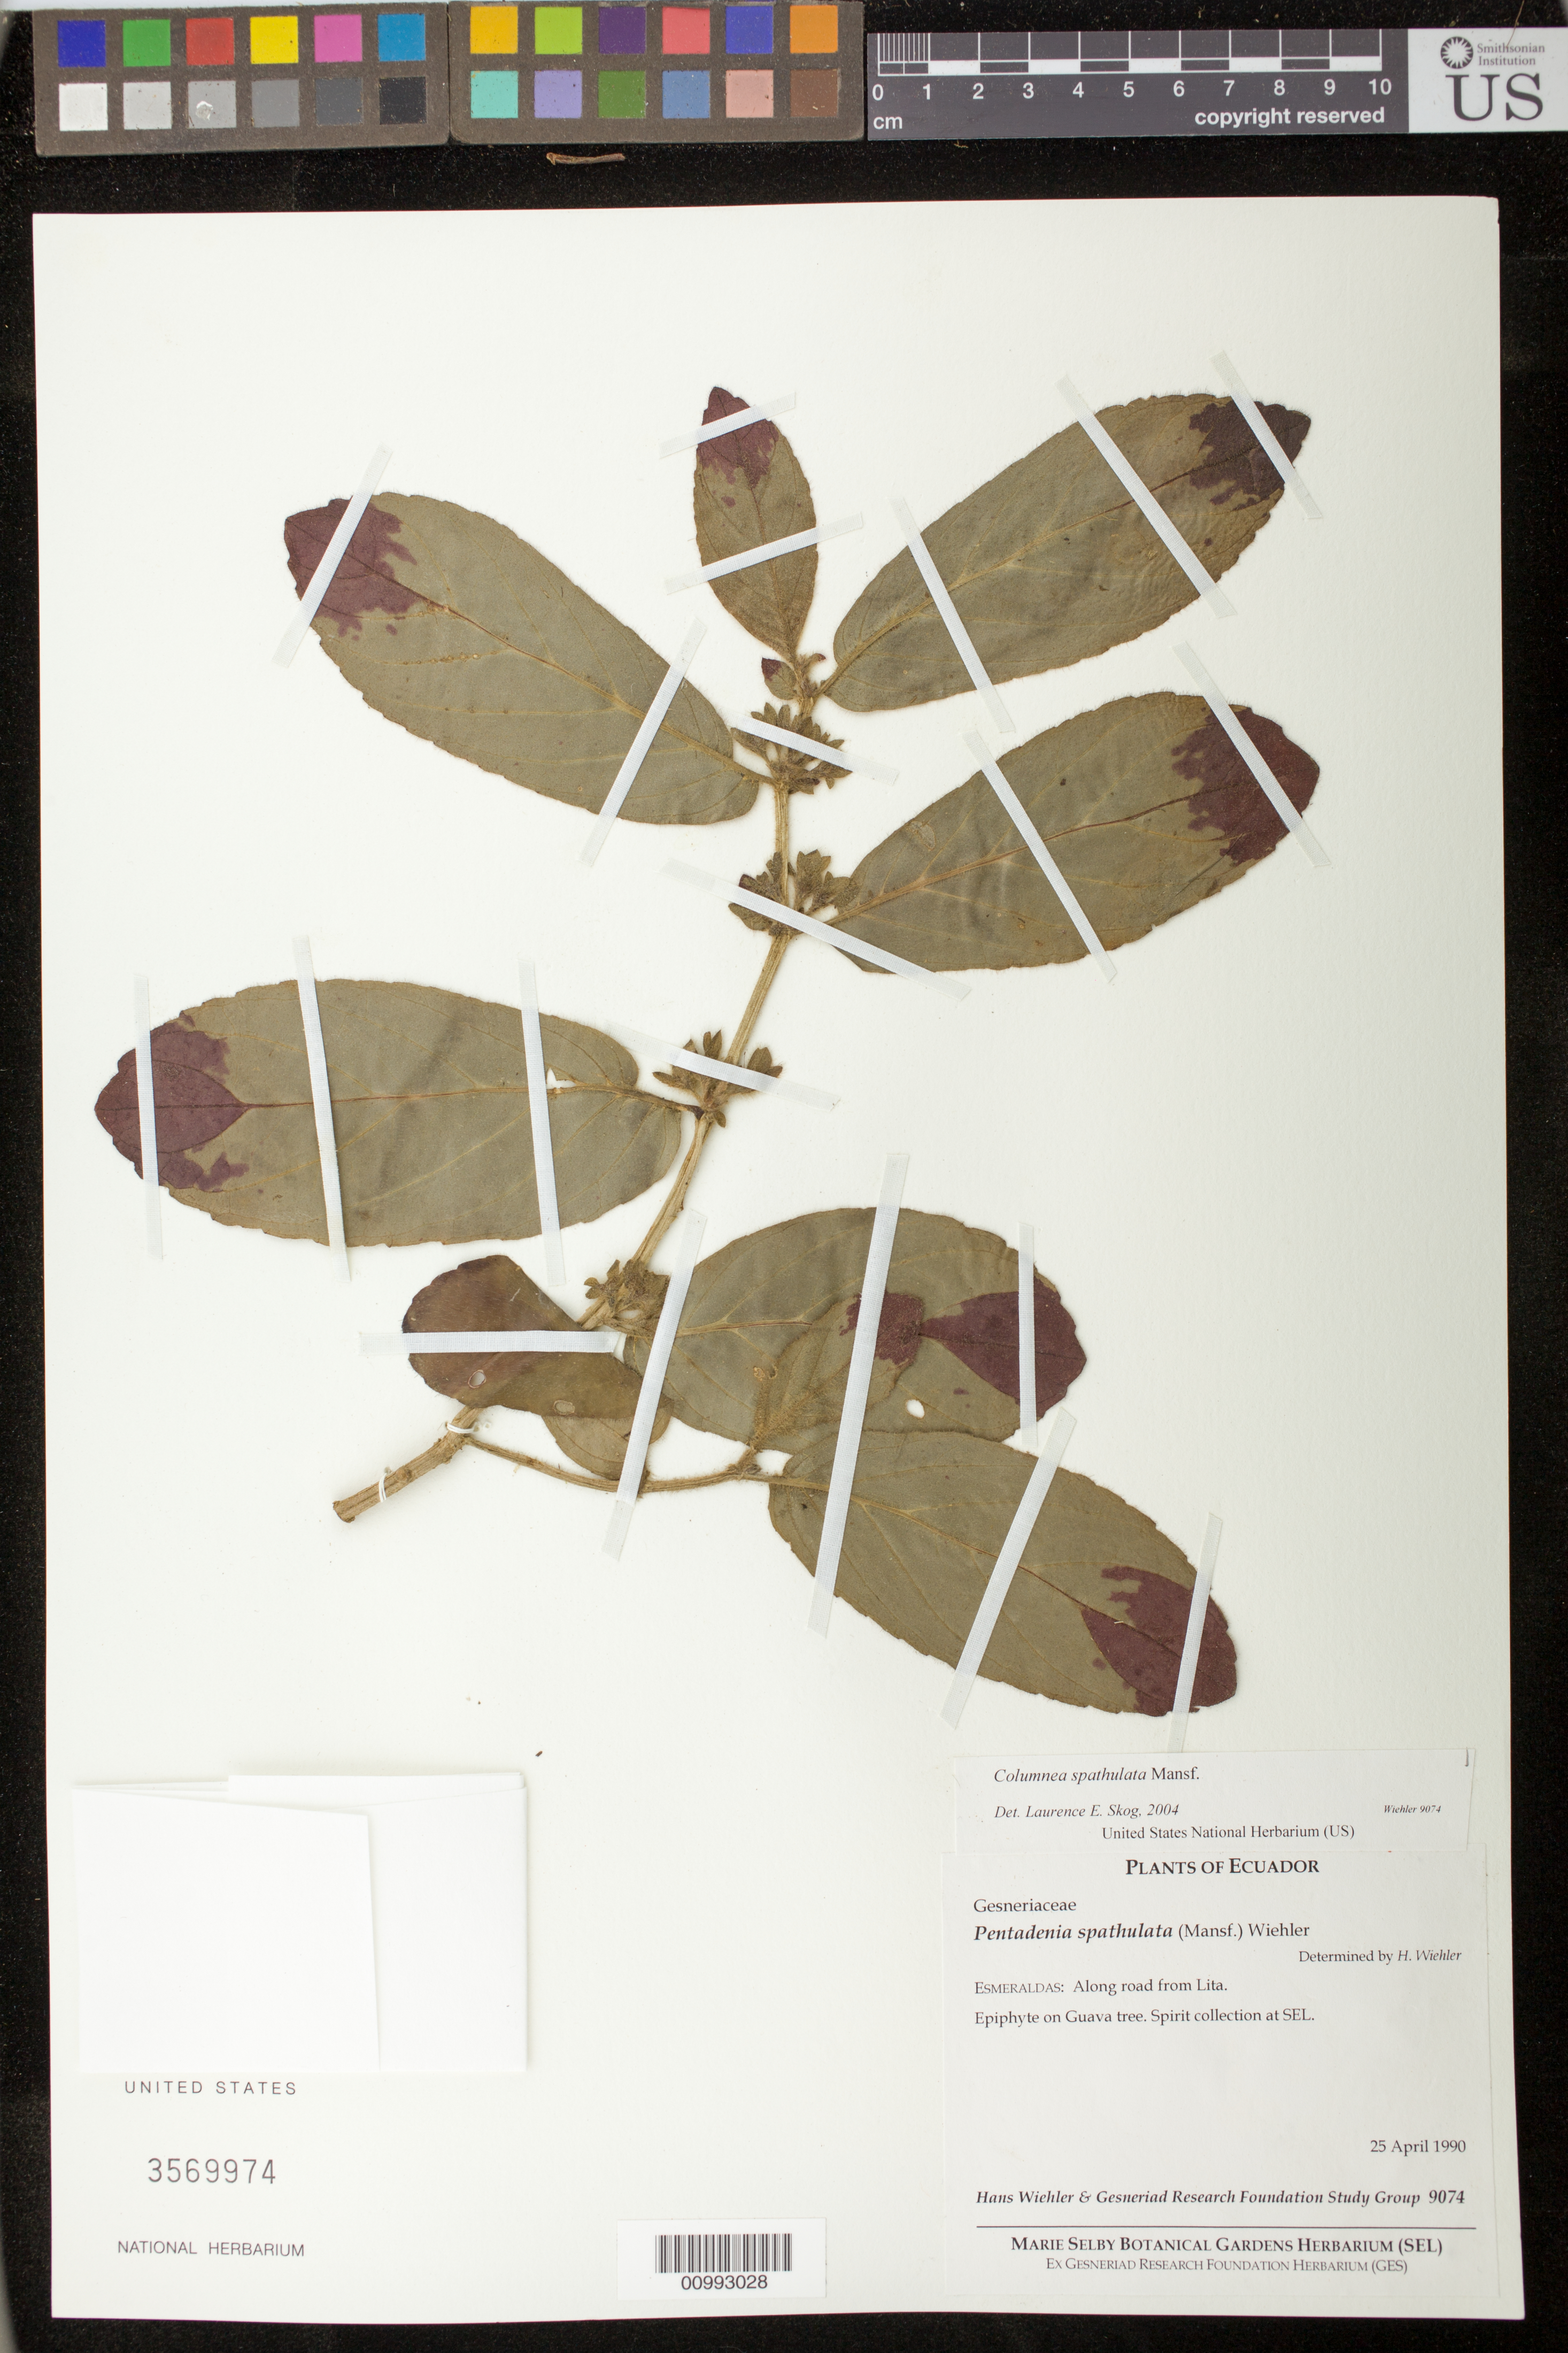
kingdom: Plantae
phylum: Tracheophyta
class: Magnoliopsida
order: Lamiales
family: Gesneriaceae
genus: Columnea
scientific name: Columnea spathulata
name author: Mansf.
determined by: Skog, Laurence E.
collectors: H. J. Wiehler & GRF Study Group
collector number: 9074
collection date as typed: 25 Apr 1990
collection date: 1990-04-25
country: Ecuador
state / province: Esmeraldas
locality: Esmeraldas: along road from Lita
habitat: Epiphyte on Guava tree.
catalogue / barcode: US 3569974